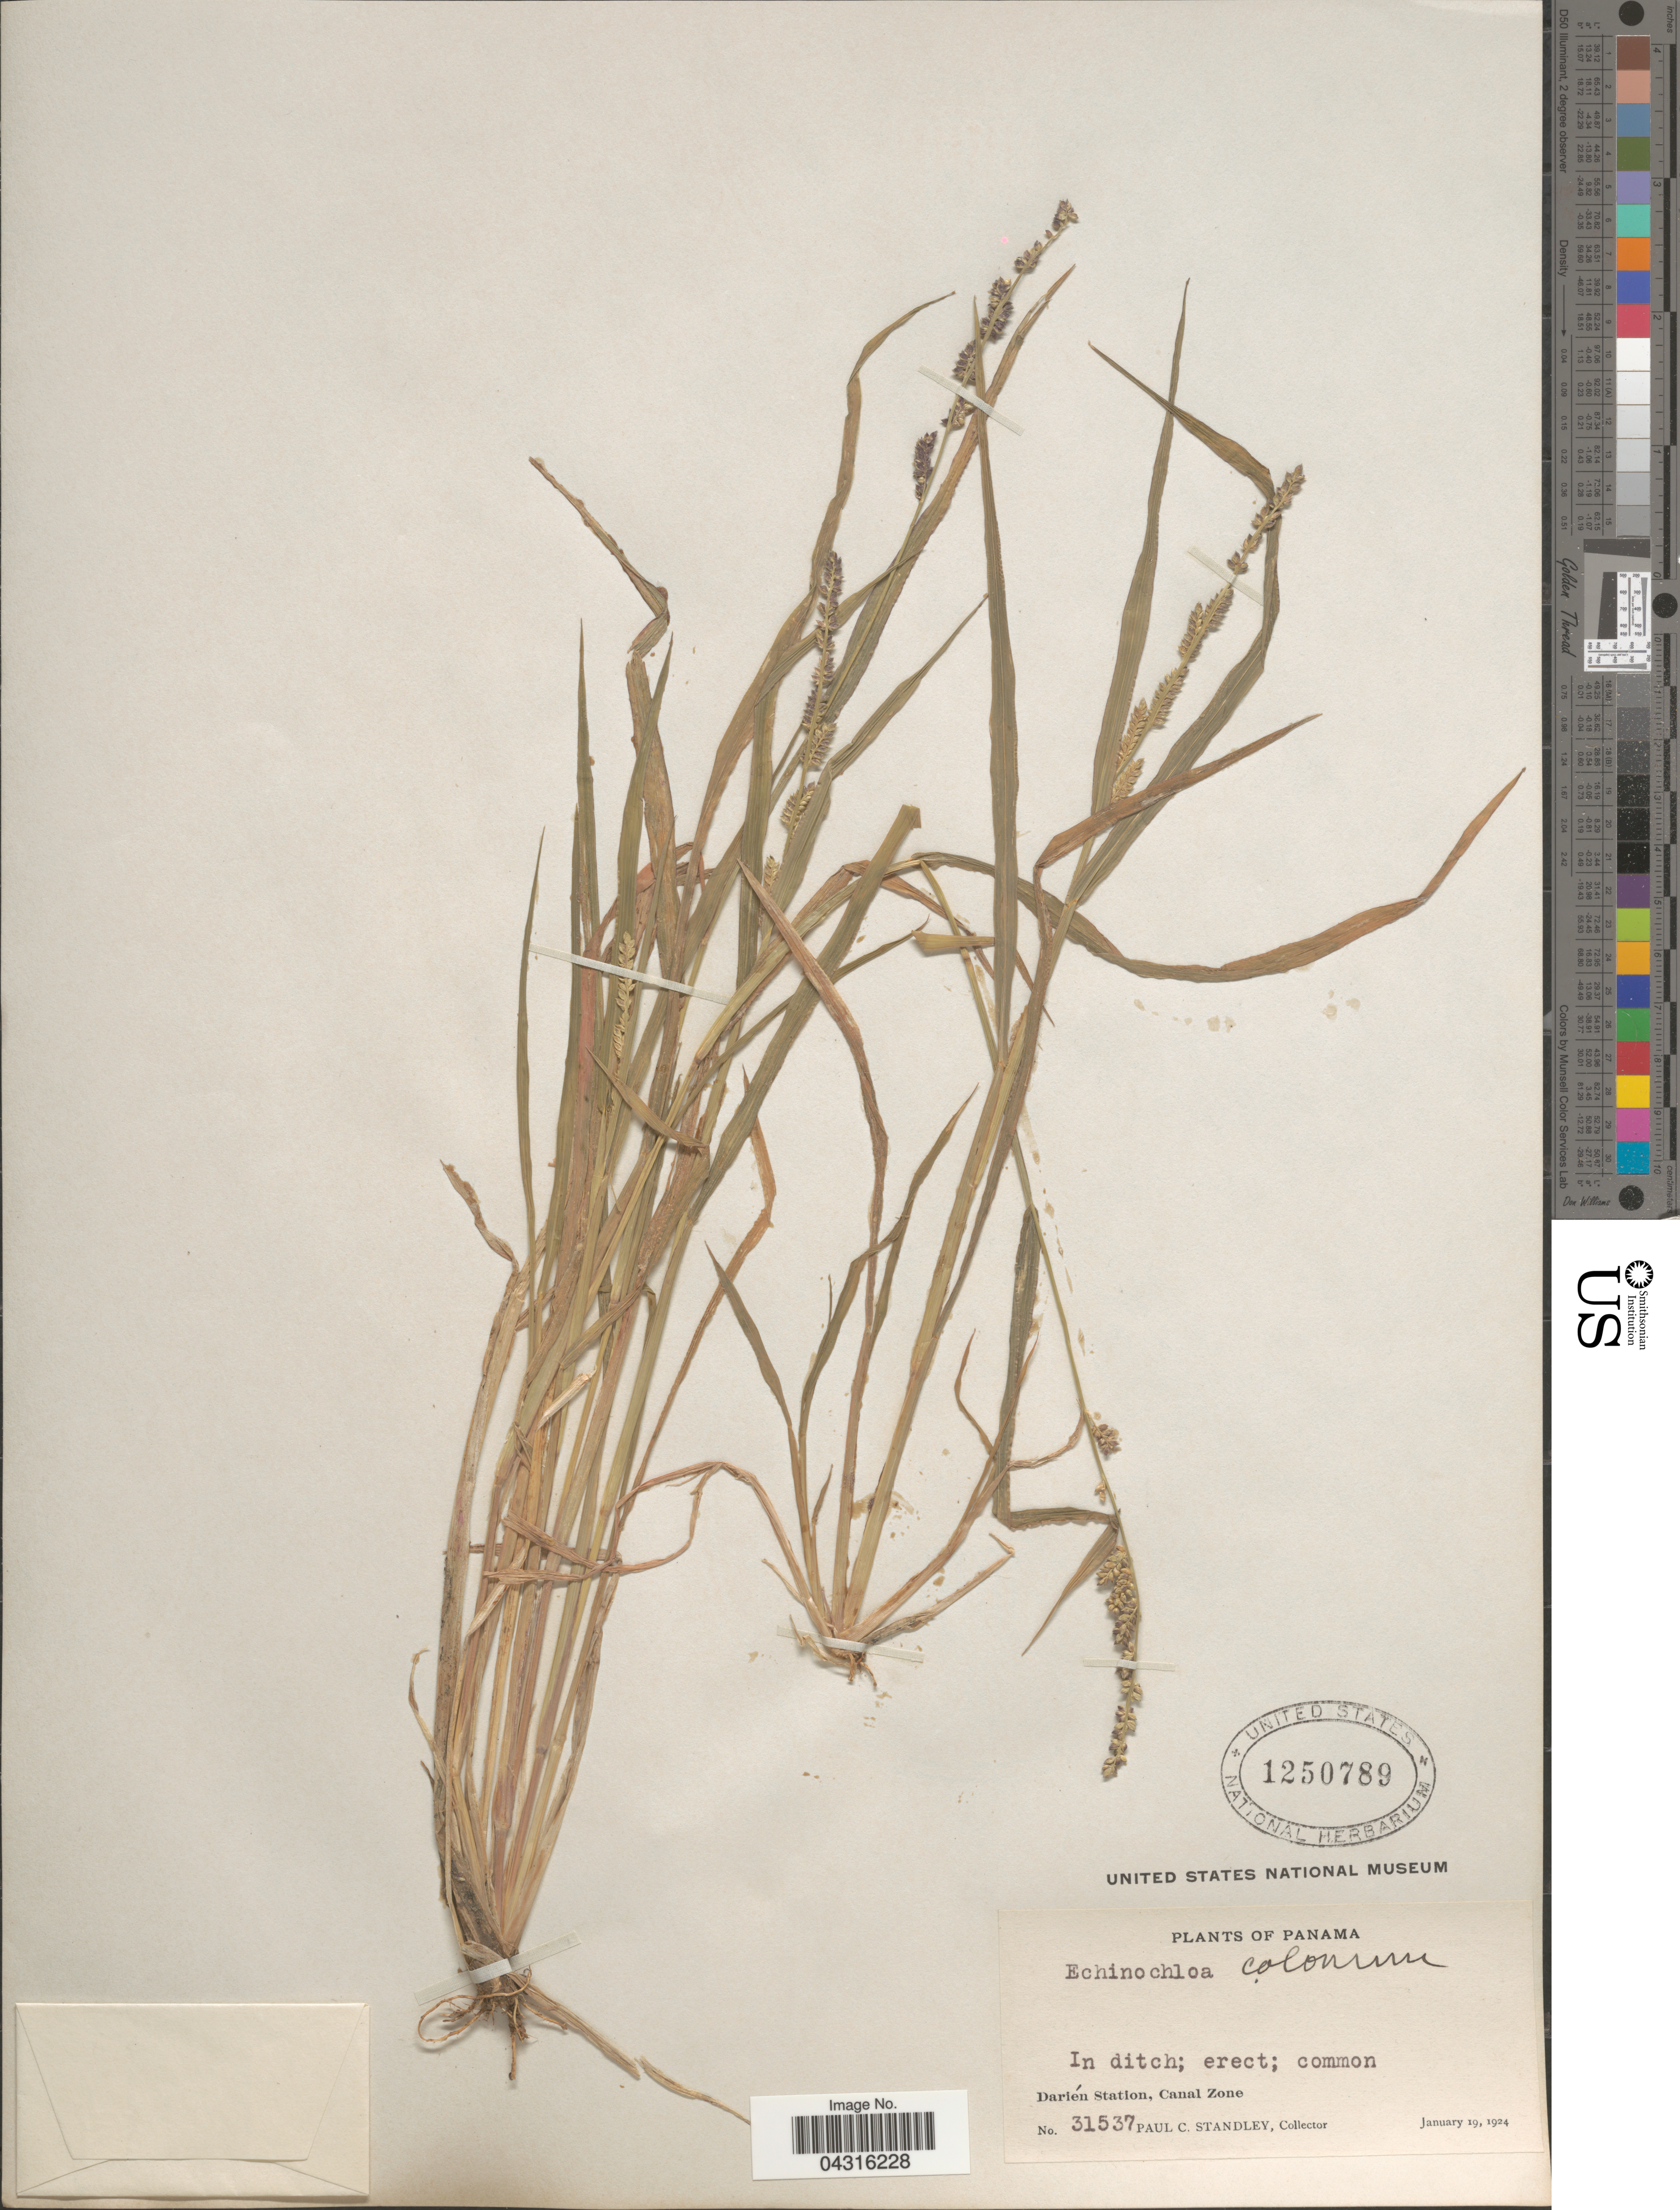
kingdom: Plantae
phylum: Tracheophyta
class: Liliopsida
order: Poales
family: Poaceae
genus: Echinochloa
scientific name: Echinochloa colona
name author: (L.) Link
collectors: P. C. Standley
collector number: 31537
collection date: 1924-01-19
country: Panama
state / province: Colón / Panamá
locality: In ditch; Darién Station, Canal Zone.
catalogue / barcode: US 1250789